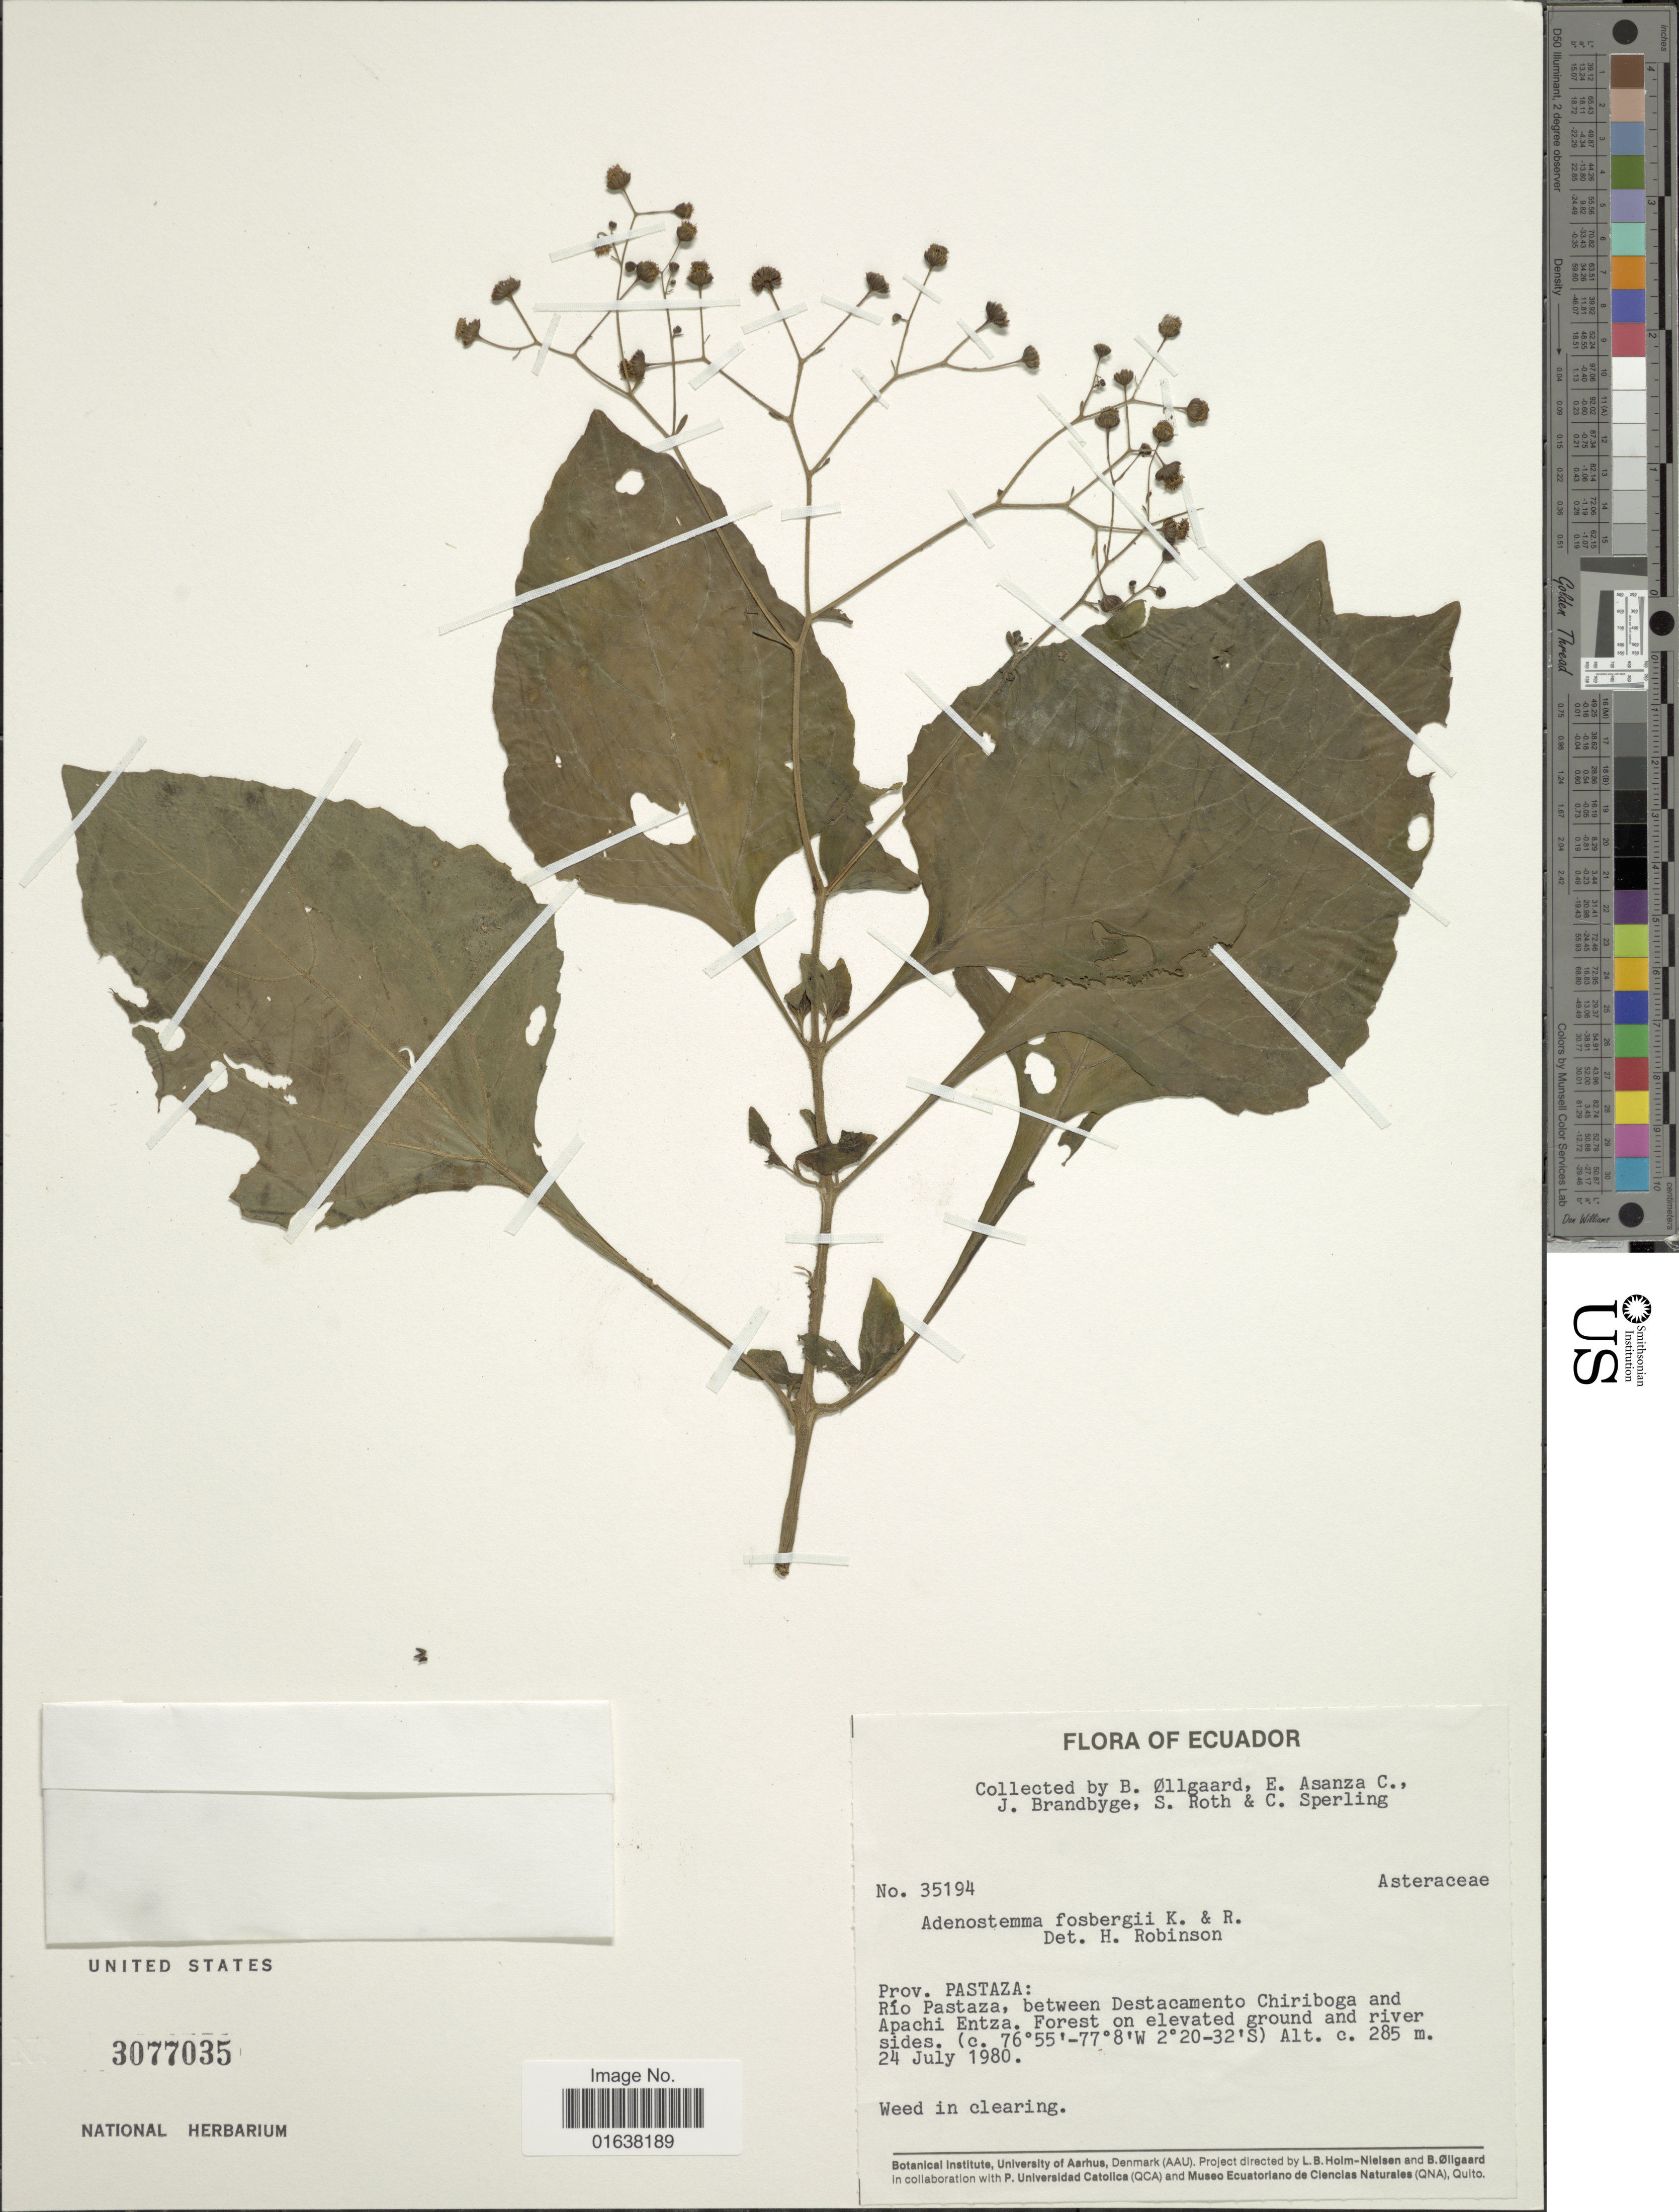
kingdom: Plantae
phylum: Tracheophyta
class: Magnoliopsida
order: Asterales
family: Asteraceae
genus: Adenostemma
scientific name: Adenostemma fosbergii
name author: R.M. King & H. Rob.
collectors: B. Øllgaard, E. Asanza, J. Brandbyge, S. Roth & C. Sperling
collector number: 35194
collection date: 1980-07-24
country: Ecuador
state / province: Pastaza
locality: Rio Pastaza, between Destacamento Chiriboga and Apachi Entza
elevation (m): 285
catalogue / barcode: US 3077035